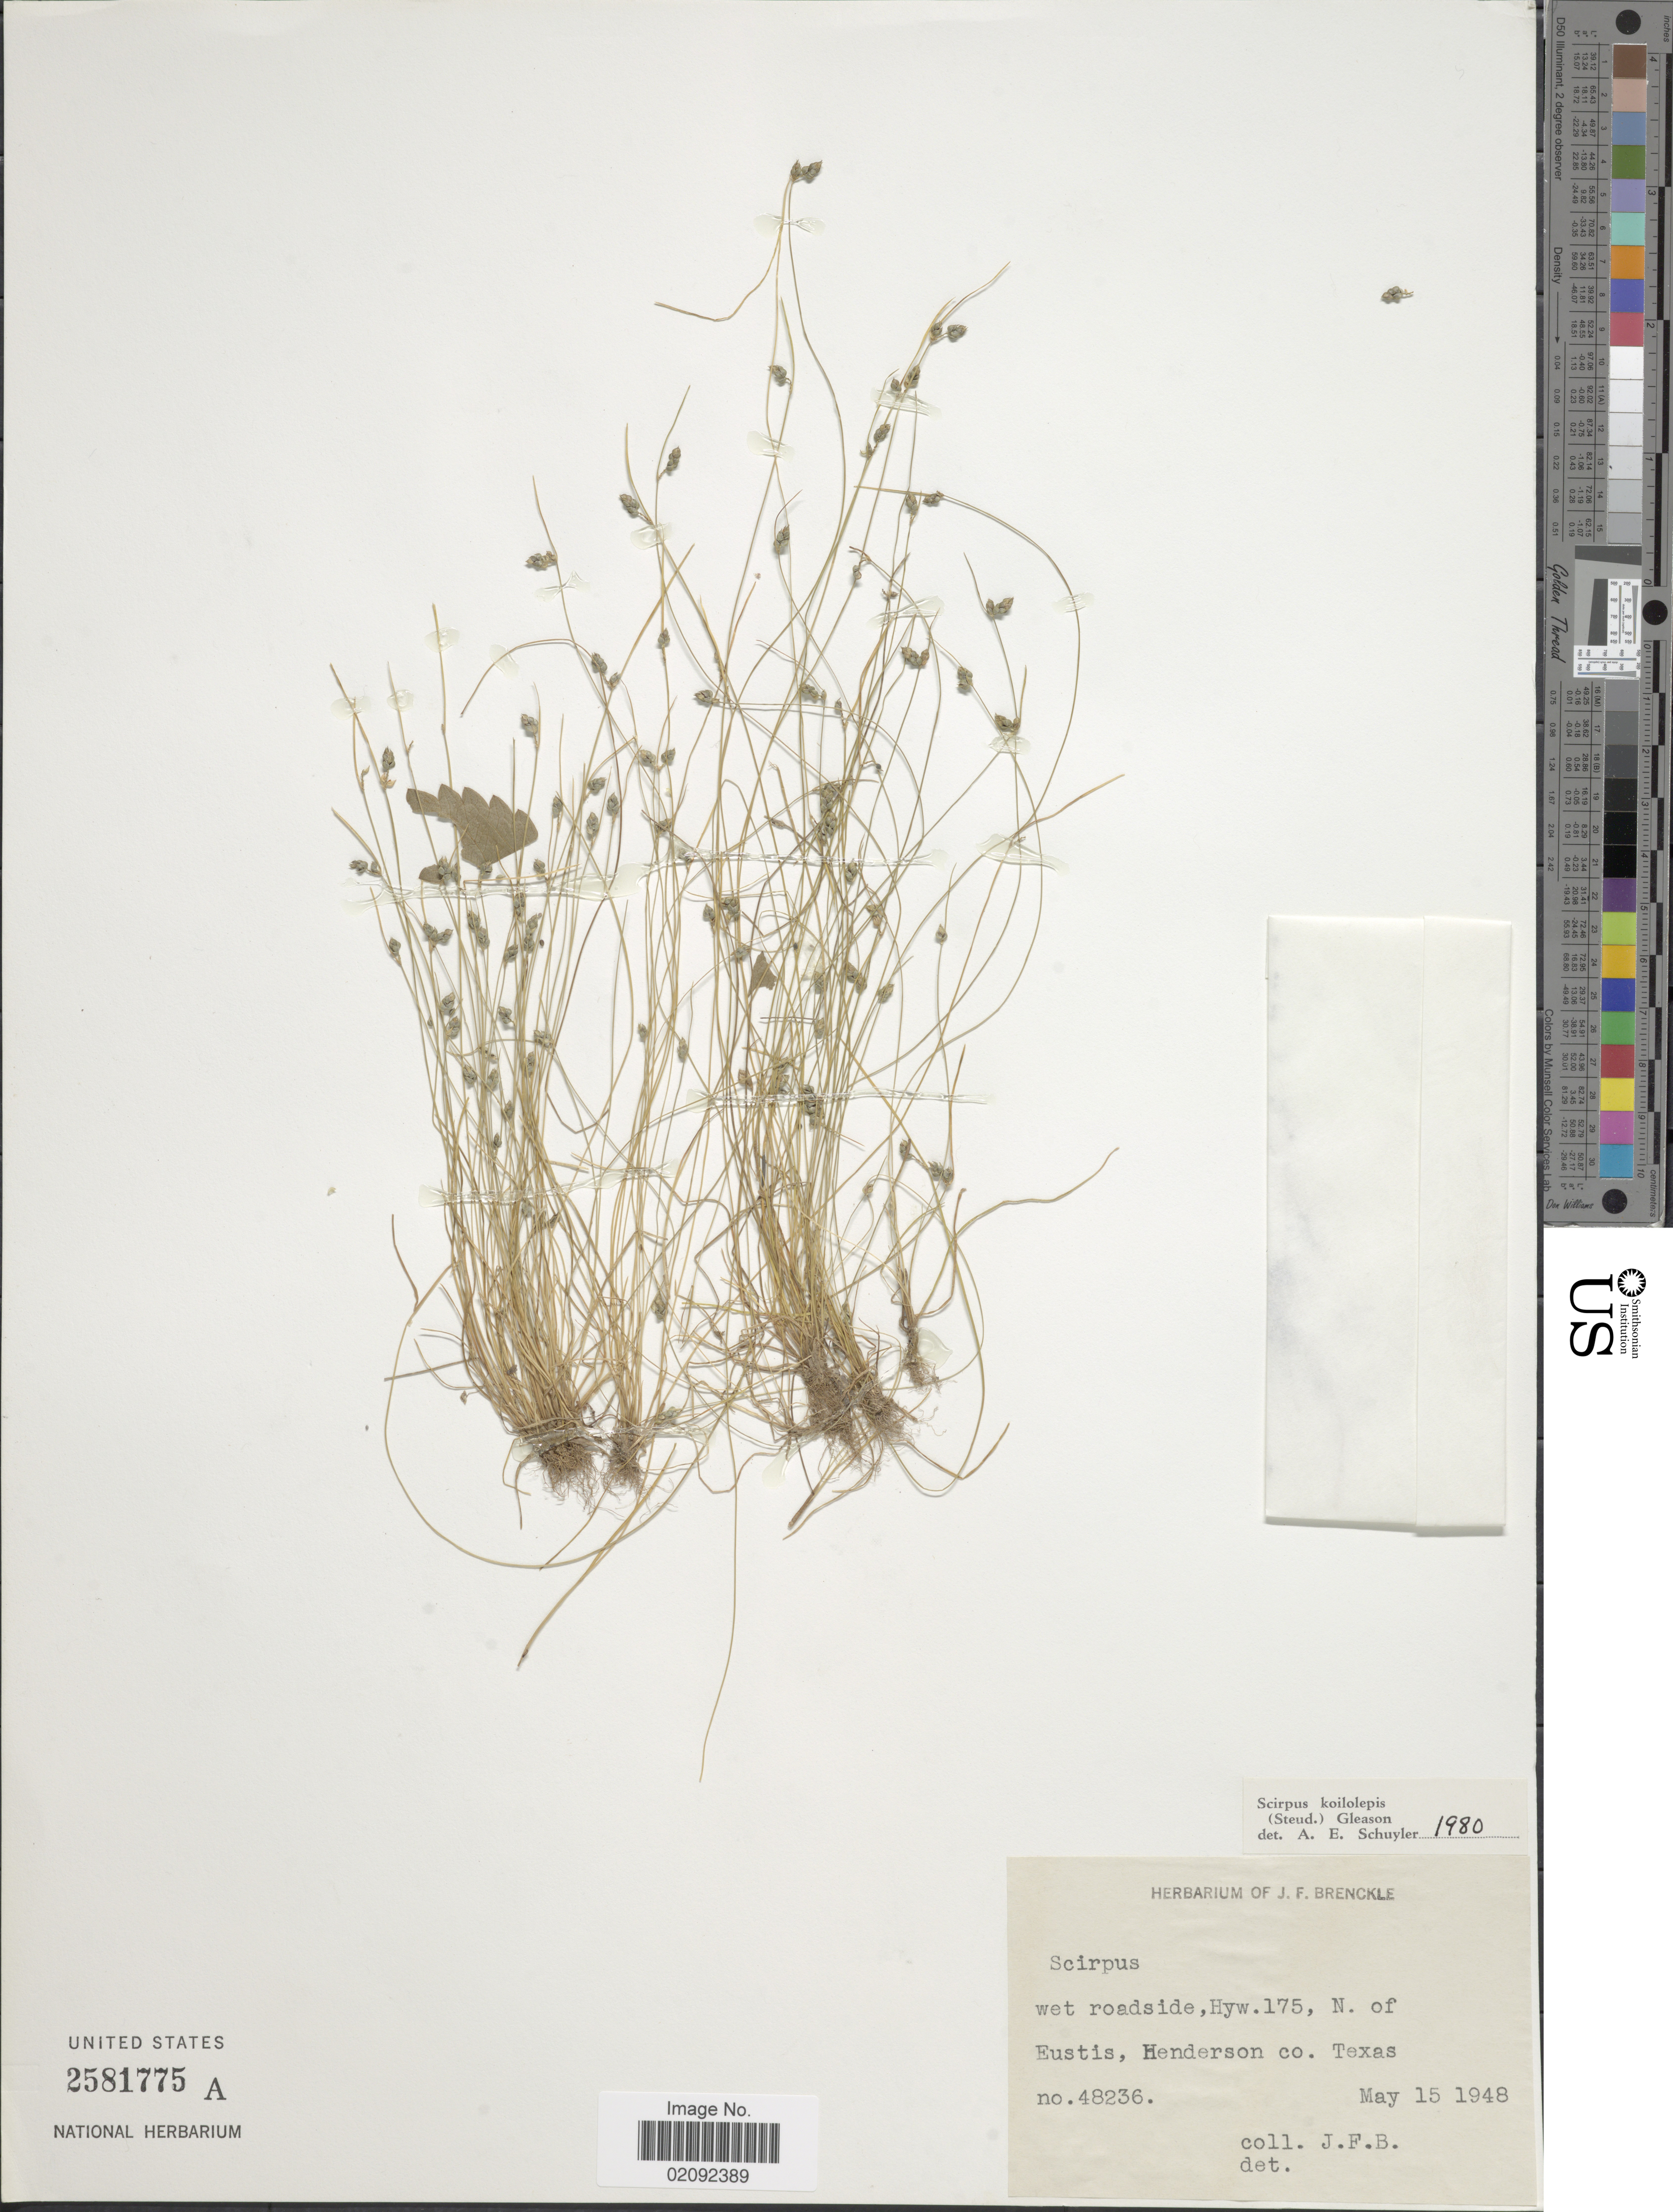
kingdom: Plantae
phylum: Tracheophyta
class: Liliopsida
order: Poales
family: Cyperaceae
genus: Isolepis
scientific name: Isolepis carinata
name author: Hook. & Arn. ex Torr.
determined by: Strong, M. T., (US), Smithsonian Institution - National Museum of Natural History (UNITED STATES)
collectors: J. Brenckle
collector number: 48236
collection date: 1948-05-15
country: United States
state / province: Texas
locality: Wet roadside, Hyw 175, N of Eustis, Henderson co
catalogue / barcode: US 2581775A